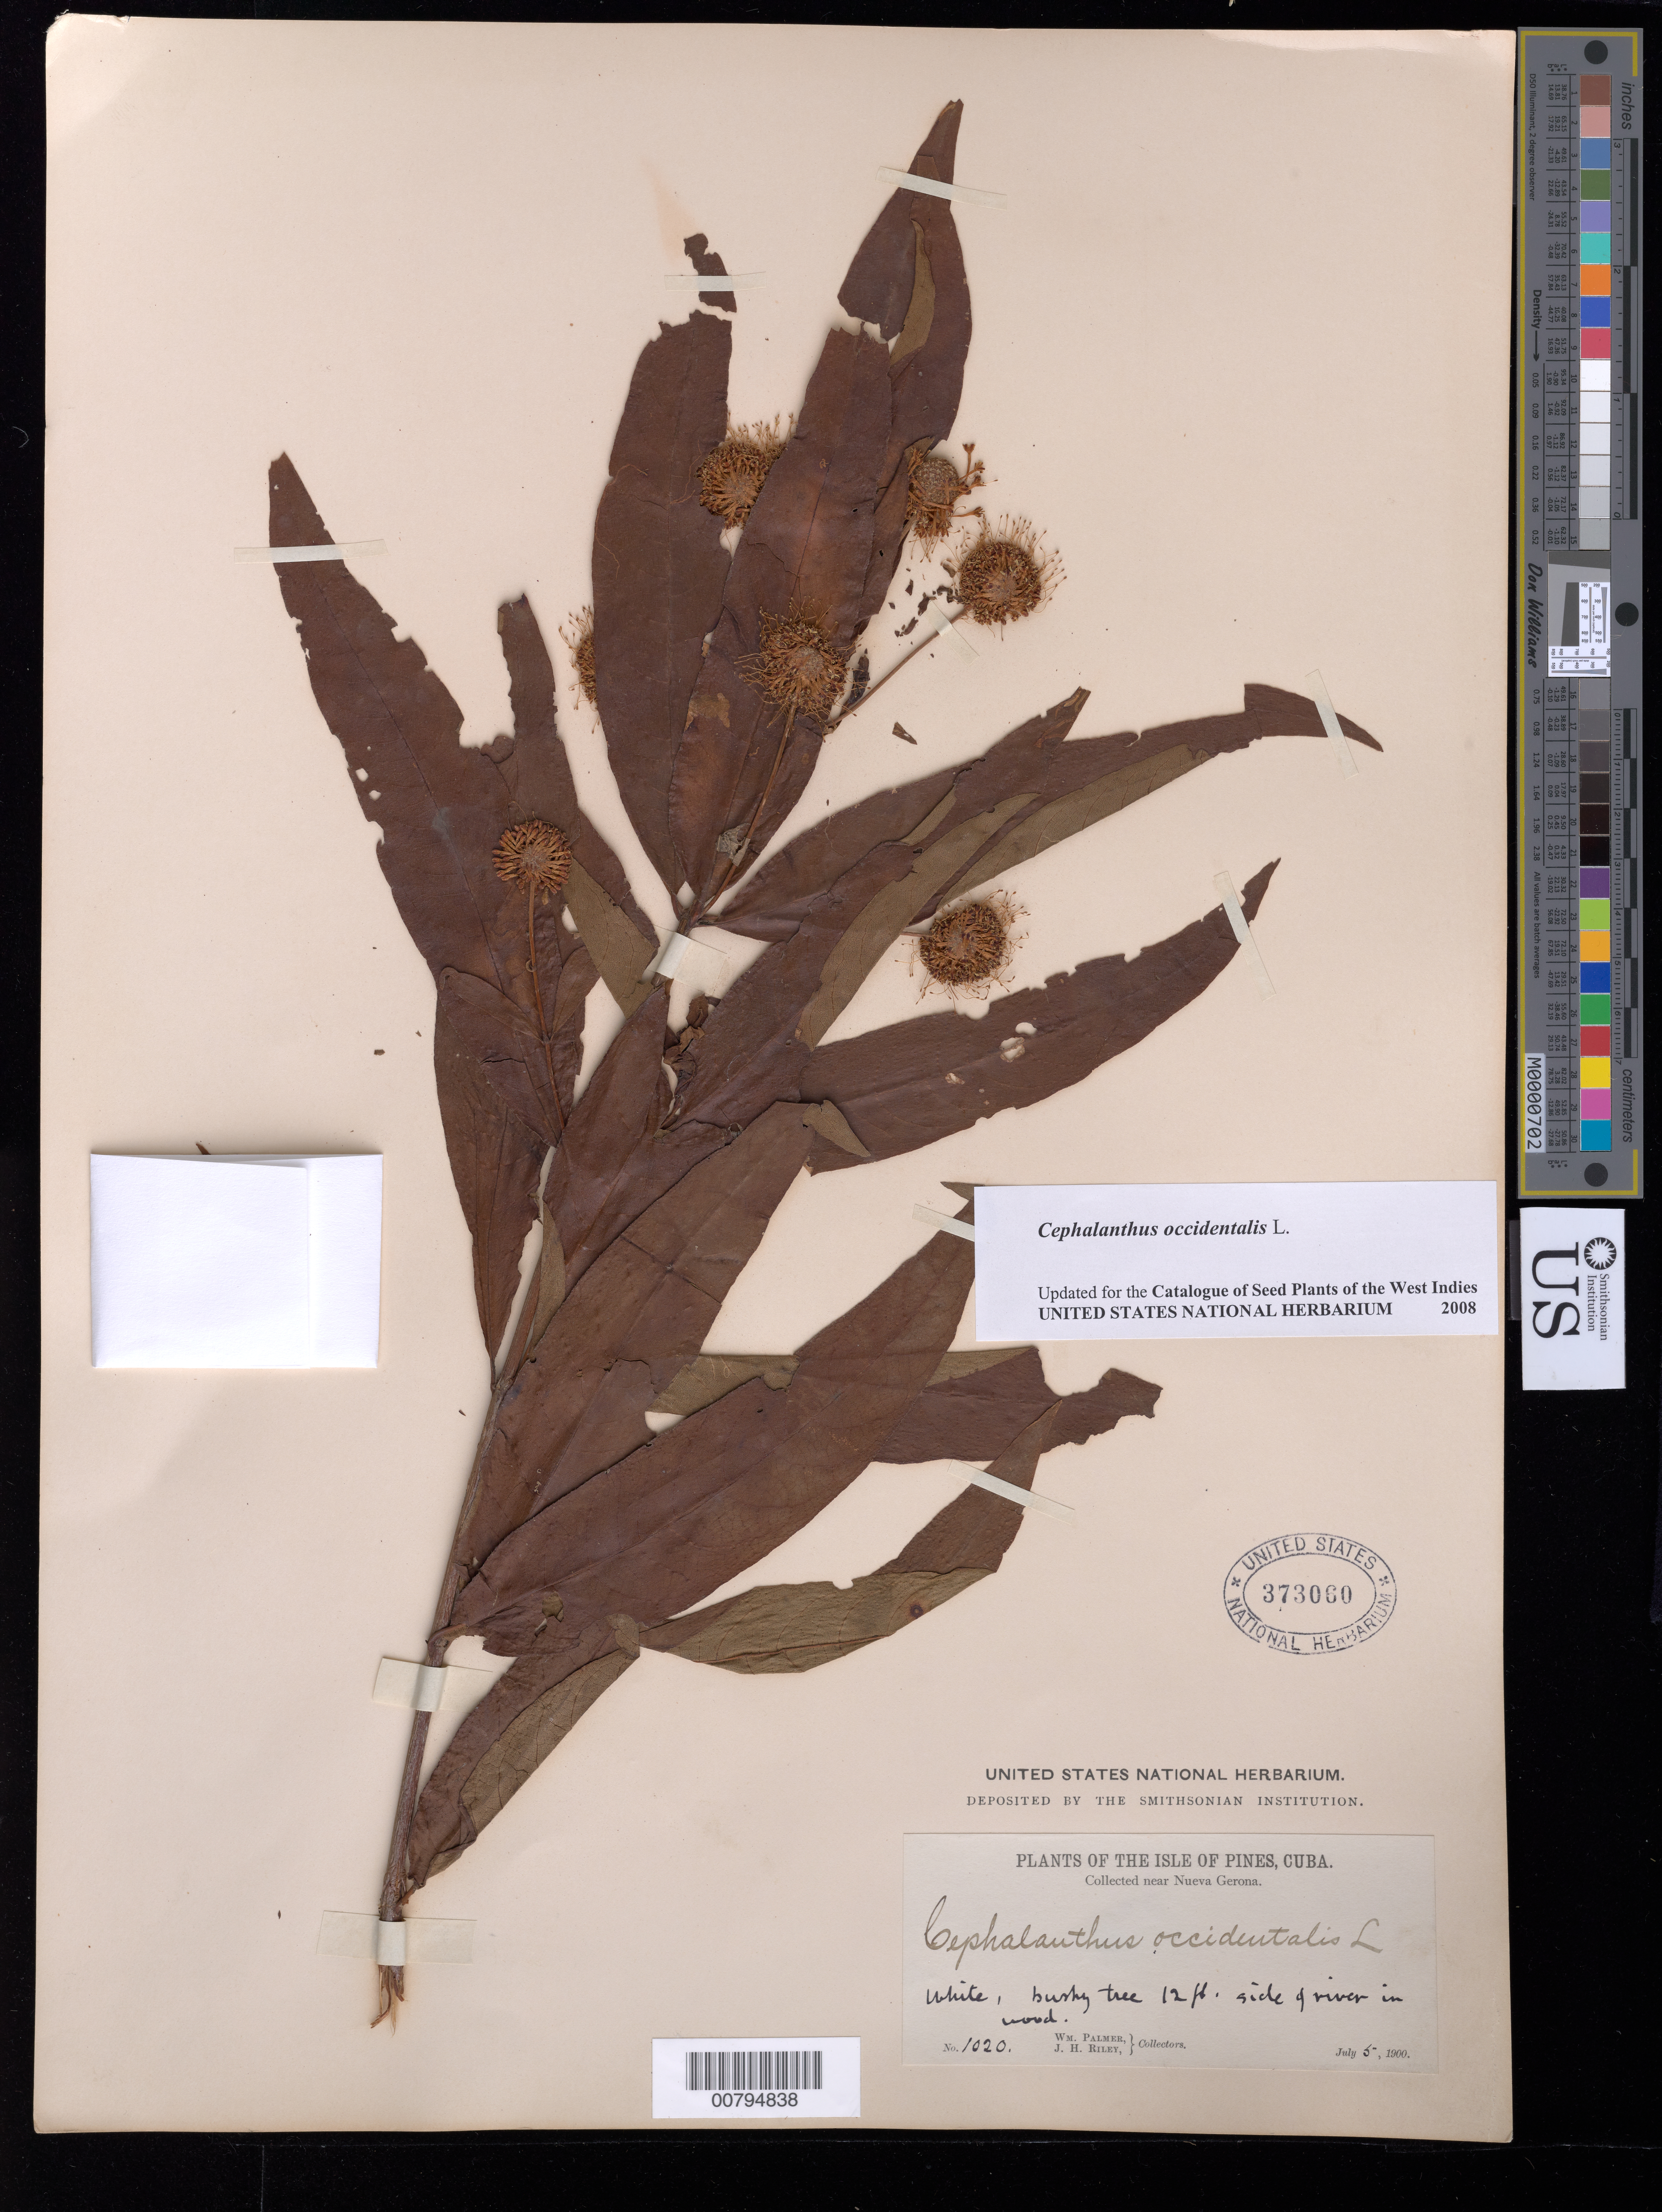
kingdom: Plantae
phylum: Tracheophyta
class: Magnoliopsida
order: Gentianales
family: Rubiaceae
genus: Cephalanthus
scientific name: Cephalanthus occidentalis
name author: L.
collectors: W. Palmer & J. H. Riley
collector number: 1020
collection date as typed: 05 Jul 1900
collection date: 1900-07-05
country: Cuba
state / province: Isla de La Juventud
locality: Near Nueva Gerona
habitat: Side of river, in woods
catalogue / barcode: US 845297